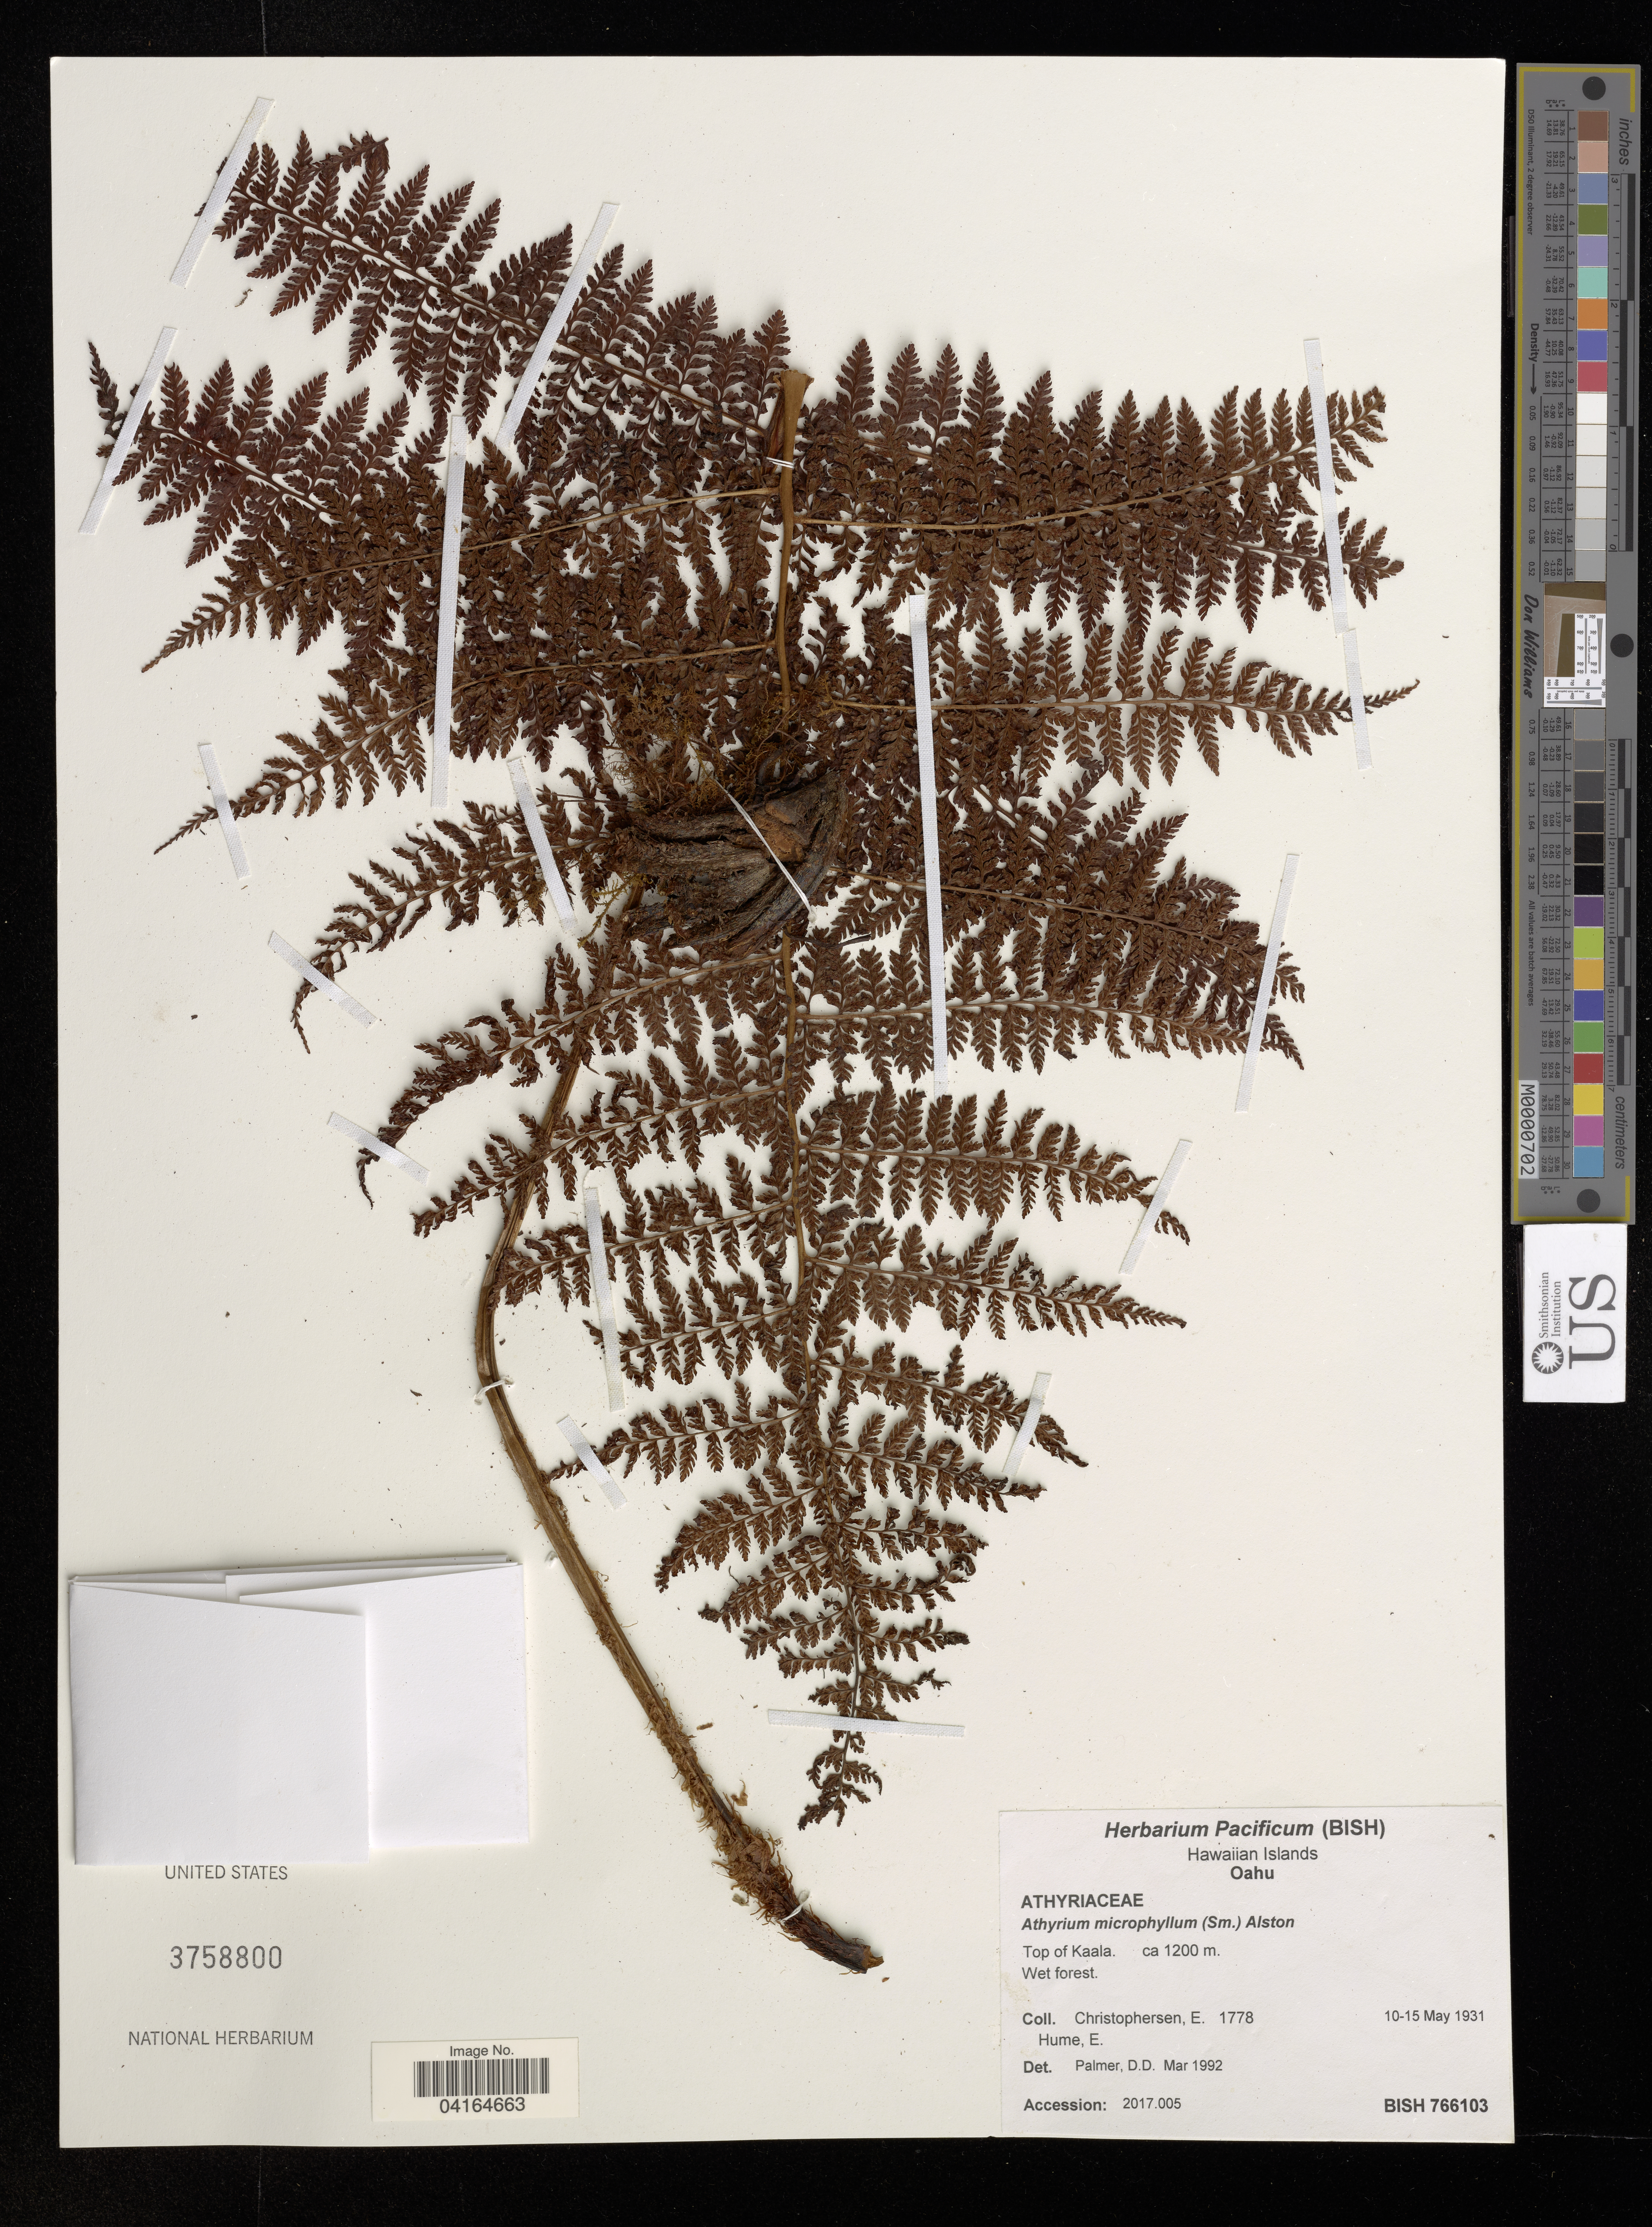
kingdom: Plantae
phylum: Tracheophyta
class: Polypodiopsida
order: Polypodiales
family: Athyriaceae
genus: Athyrium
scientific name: Athyrium microphyllum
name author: (Sm.) Alston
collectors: E. Christopherson & E. Hume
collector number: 1778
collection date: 1931-05-10/1931-05-15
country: United States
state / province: Hawaii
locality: Hawaiian Islands. Oahu. Top of Kaala.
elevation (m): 1200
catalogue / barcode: US 3758800